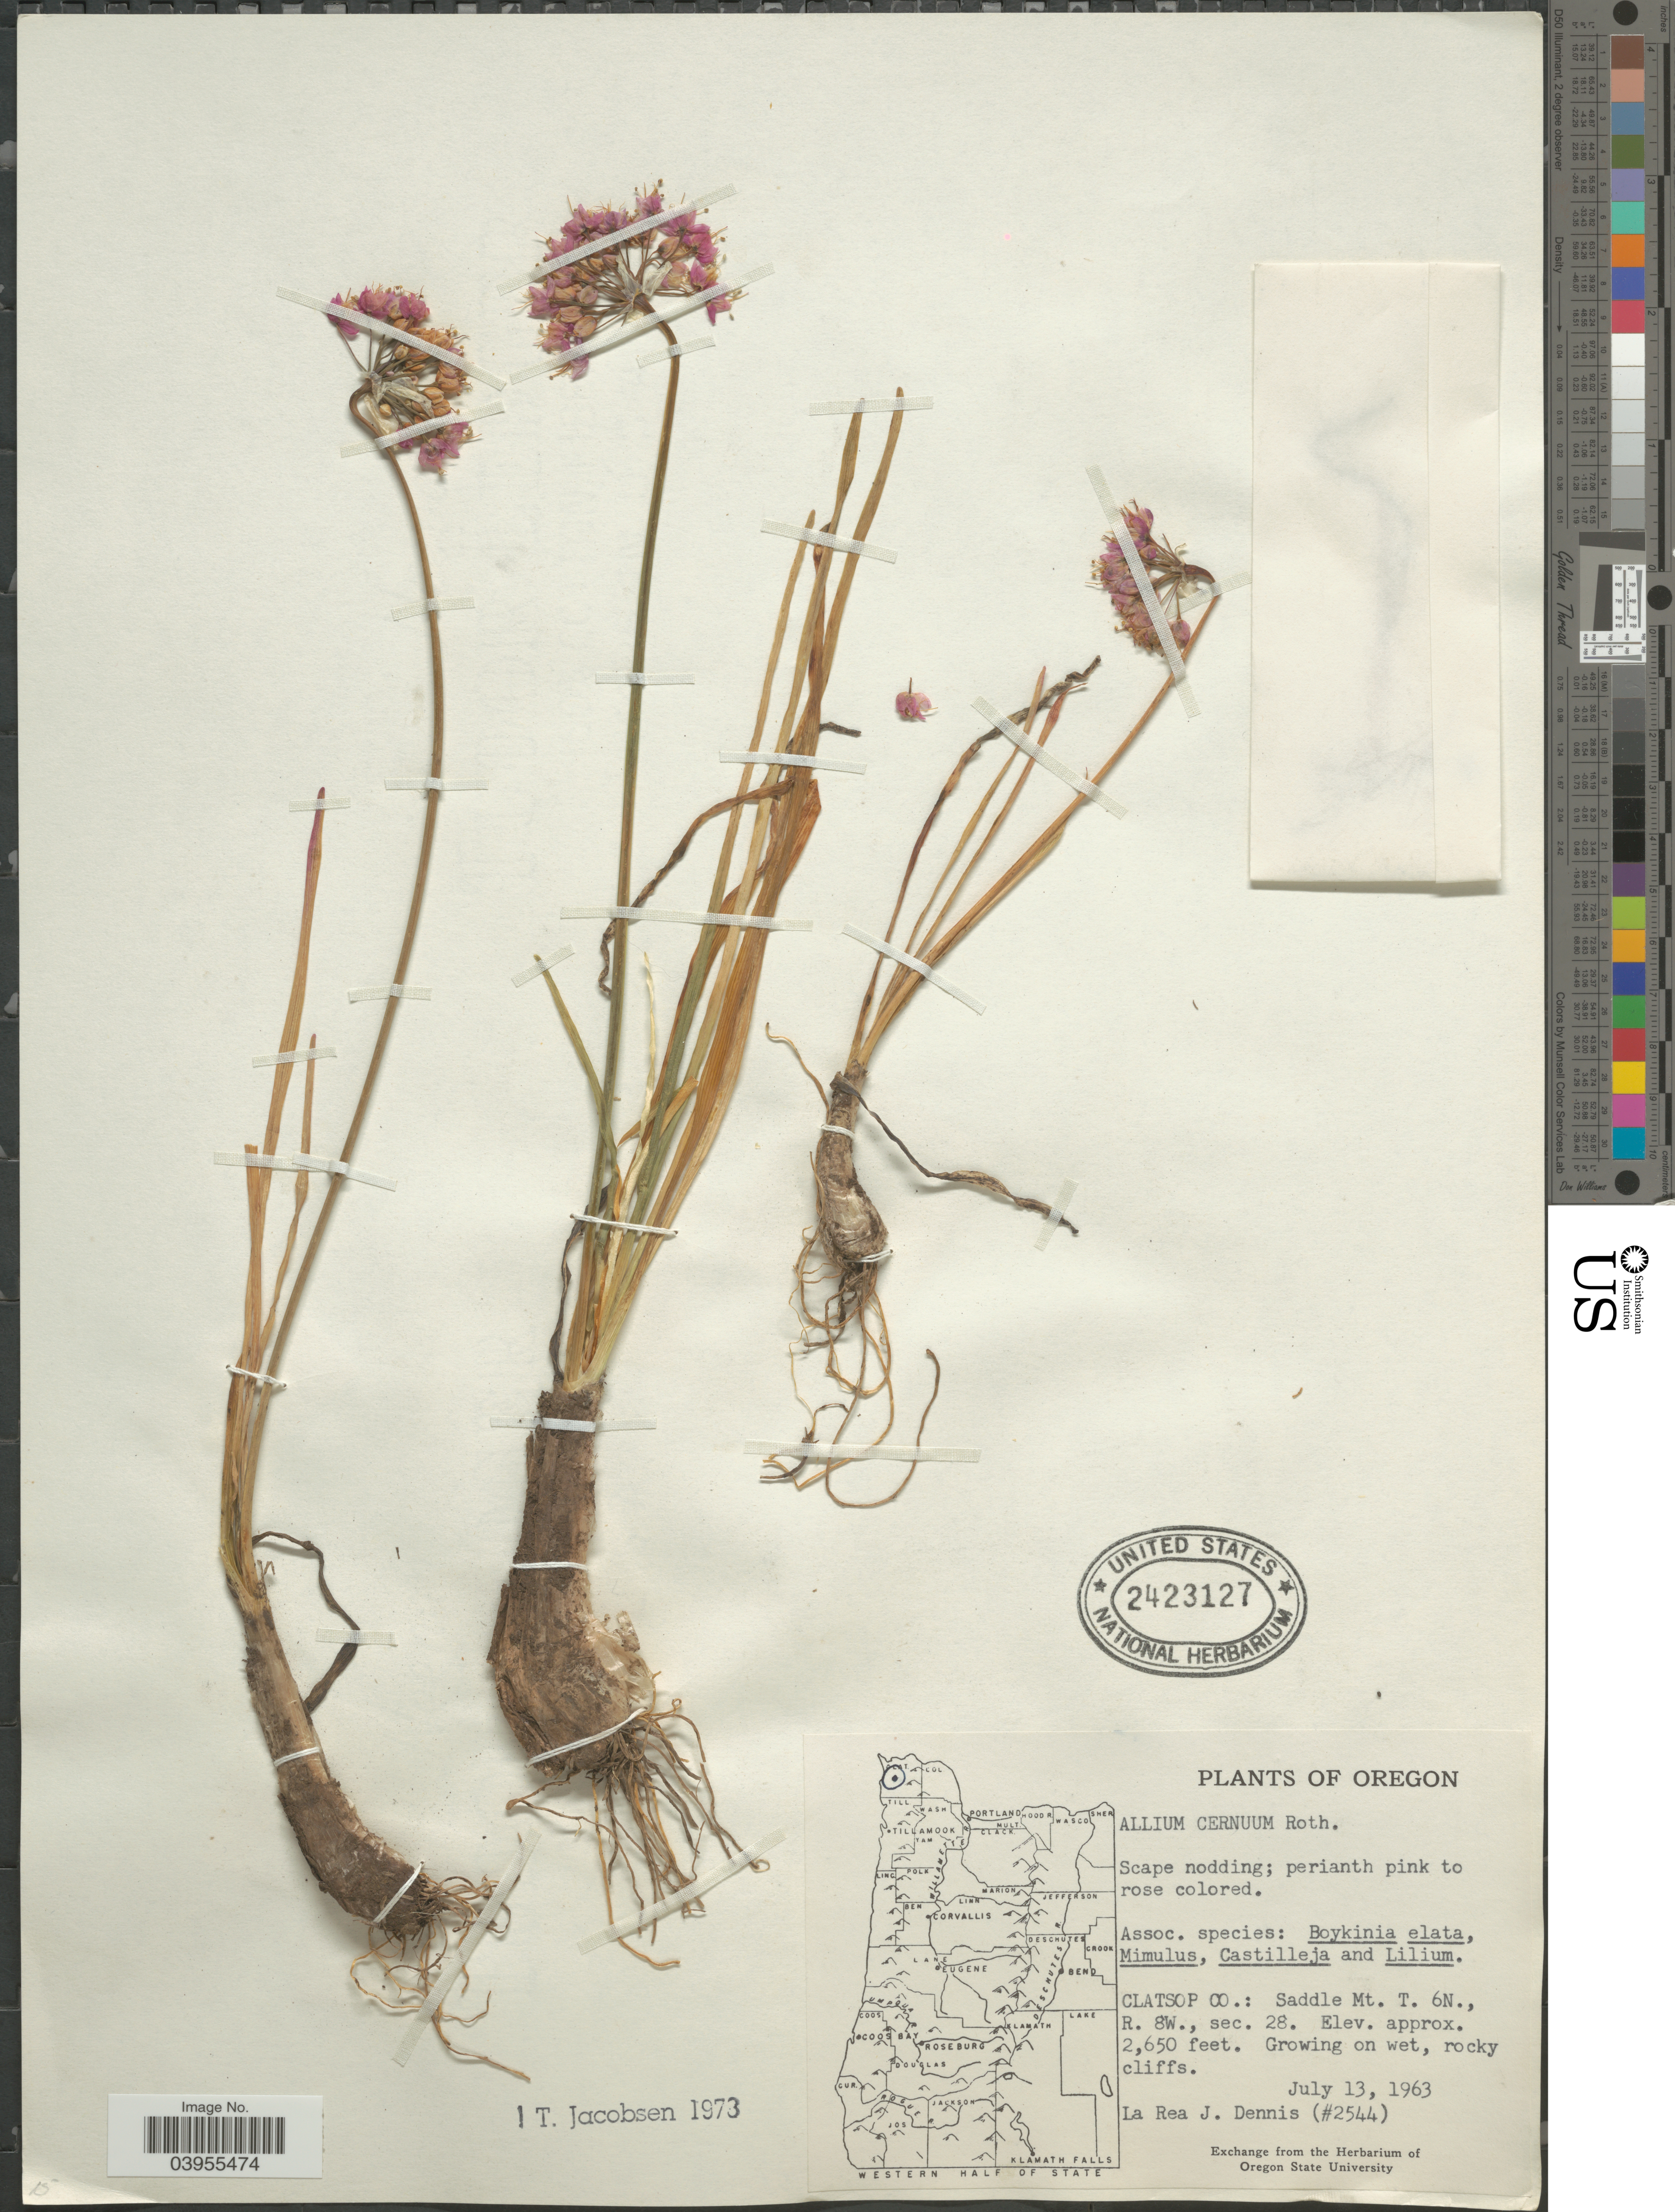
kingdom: Plantae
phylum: Tracheophyta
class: Liliopsida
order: Asparagales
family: Amaryllidaceae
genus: Allium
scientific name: Allium cernuum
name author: Roth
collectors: L. Dennis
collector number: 2544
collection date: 1963-07-13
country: United States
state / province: Oregon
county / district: Clatsop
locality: Clatsop Co.: Saddle Mt. T. 6N., R. 8W., sec. 28.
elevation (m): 808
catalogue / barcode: US 2423127